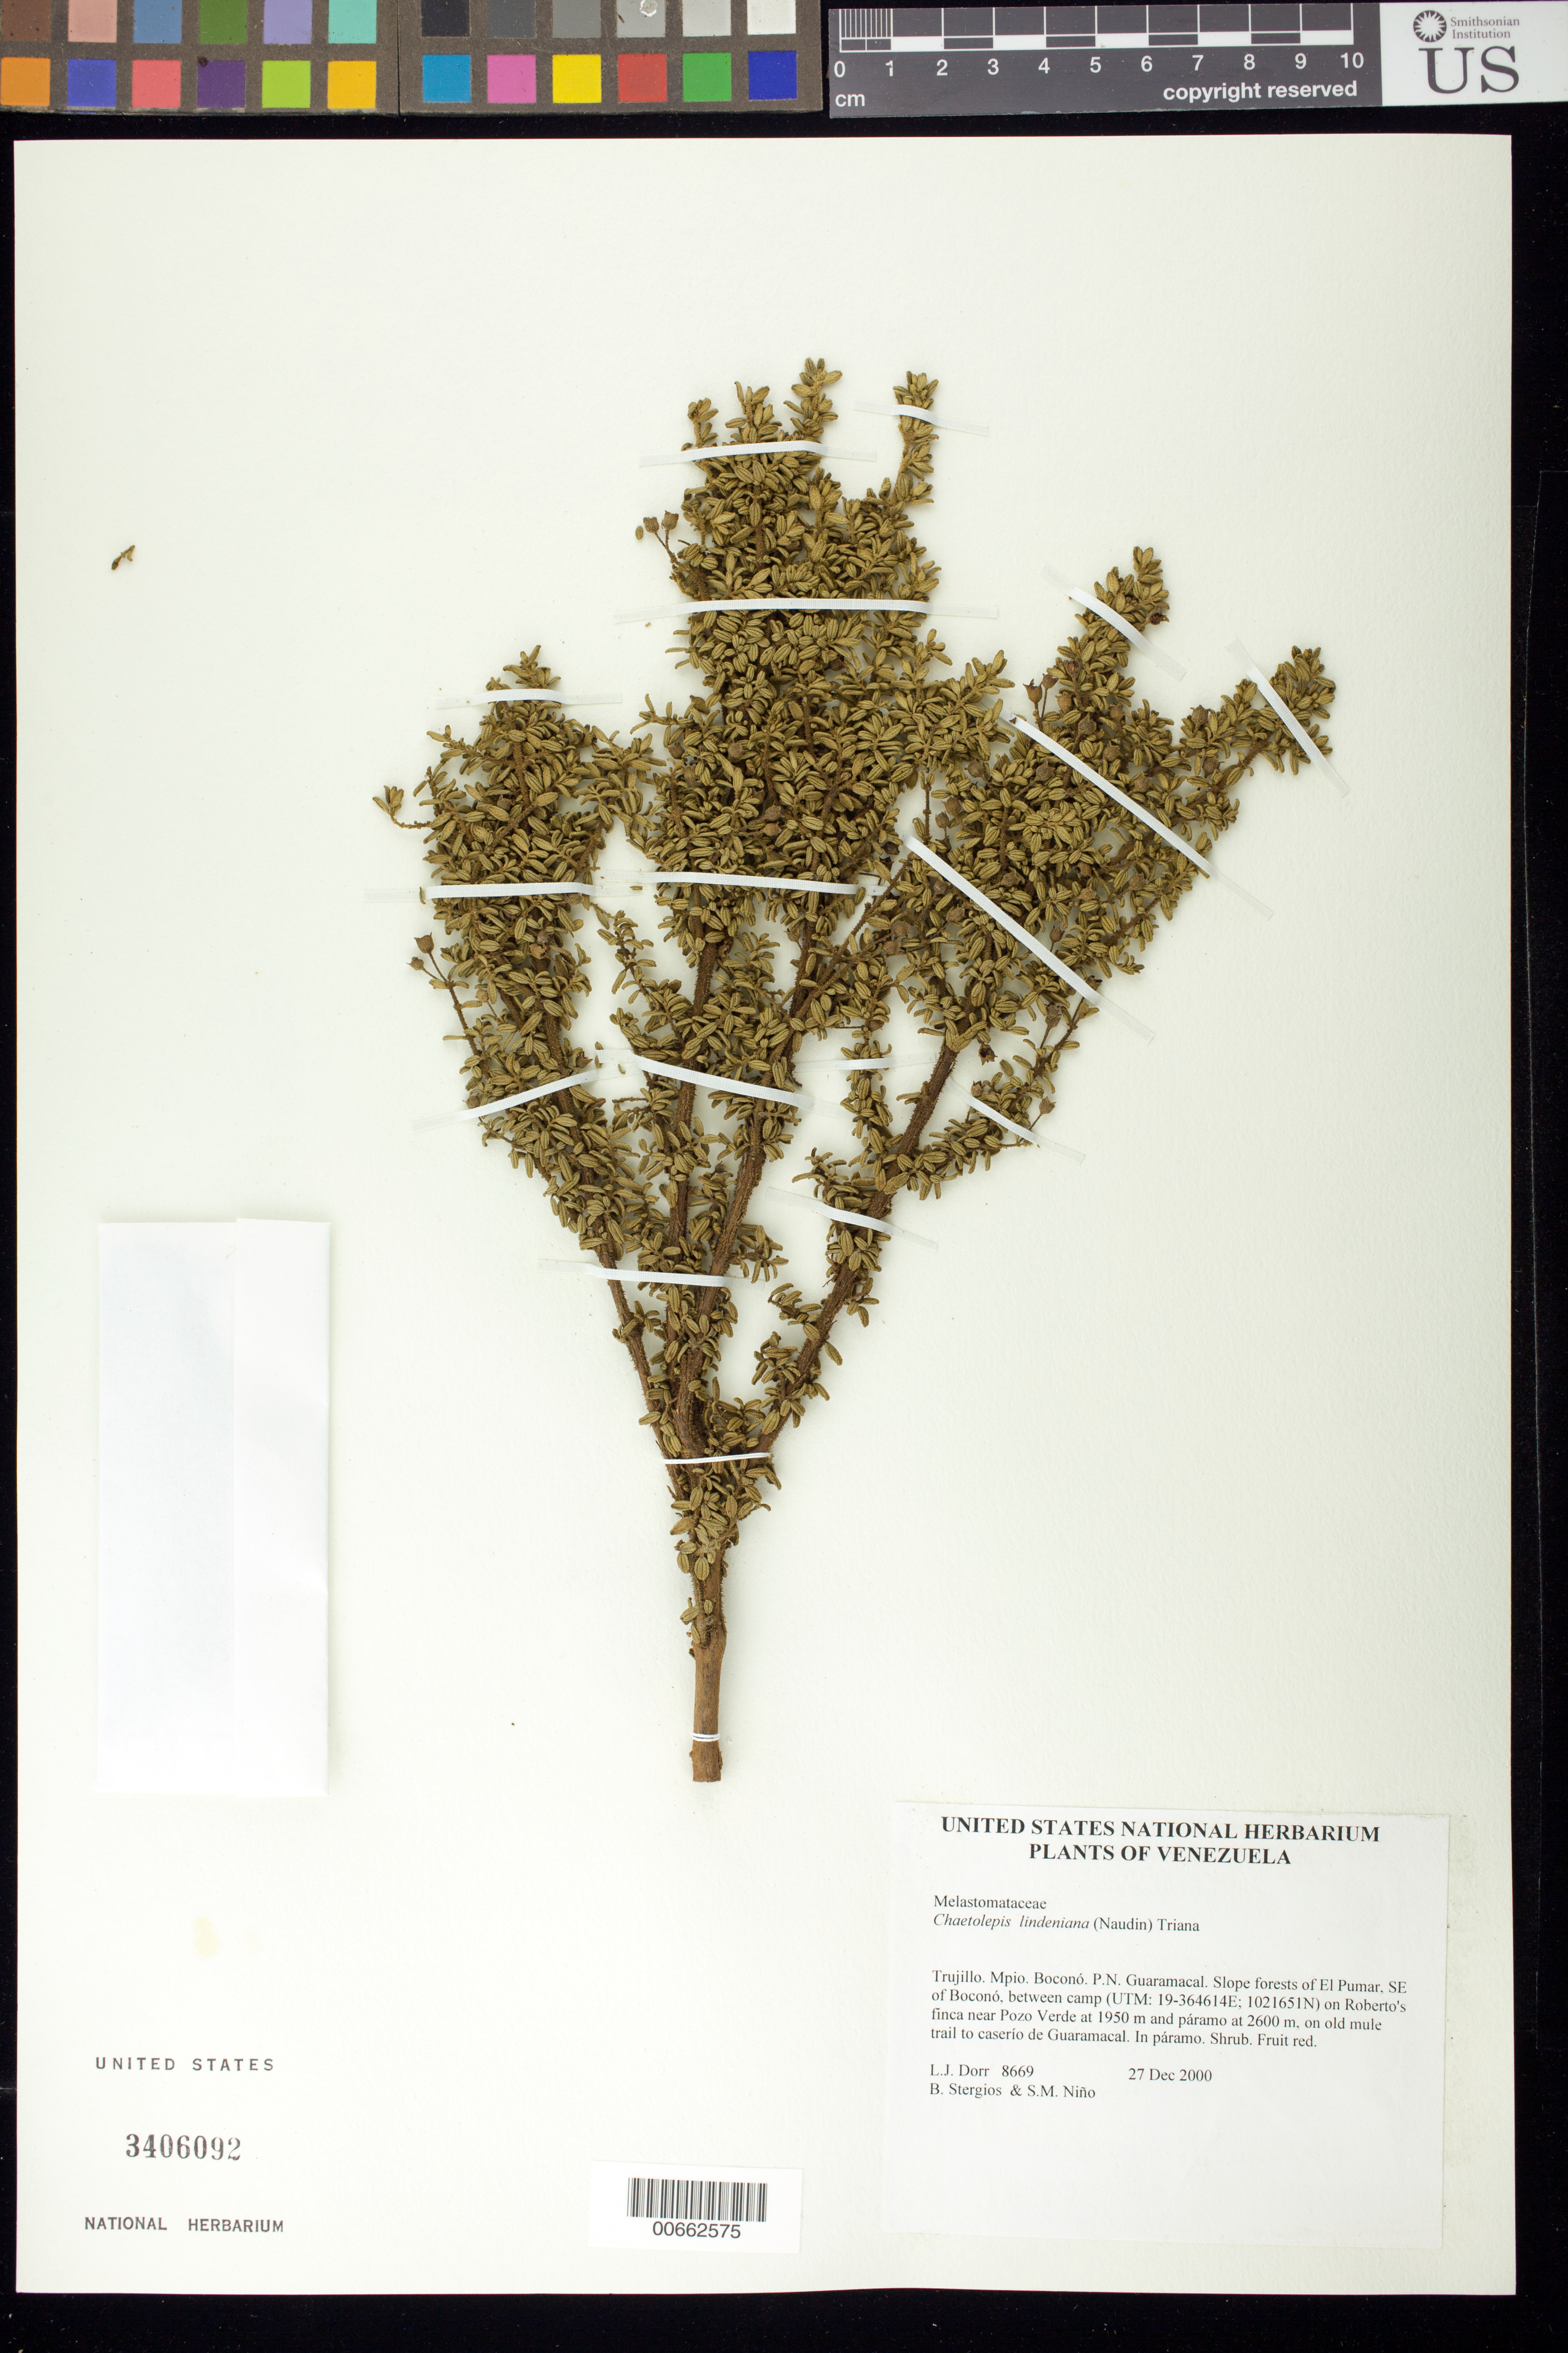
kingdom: Plantae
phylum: Tracheophyta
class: Magnoliopsida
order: Myrtales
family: Melastomataceae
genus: Chaetolepis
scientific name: Chaetolepis lindeniana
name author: (Naudin) Triana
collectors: L. J. Dorr, B. G. Stergios & S. M. Niño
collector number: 8669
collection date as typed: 27 Dec 2000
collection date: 2000-12-27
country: Venezuela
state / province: Trujillo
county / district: Boconó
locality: Parque Nacional Guaramacal. El Pumar, SE of Boconó, between camp on Roberto's finca near Pozo Verde at 1950 m and páramo at 2600 m, on old mule trail to caserío de Guaramacal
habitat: In páramo.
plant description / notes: COL, CTES, PORT, US, VEN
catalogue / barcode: US 3406092